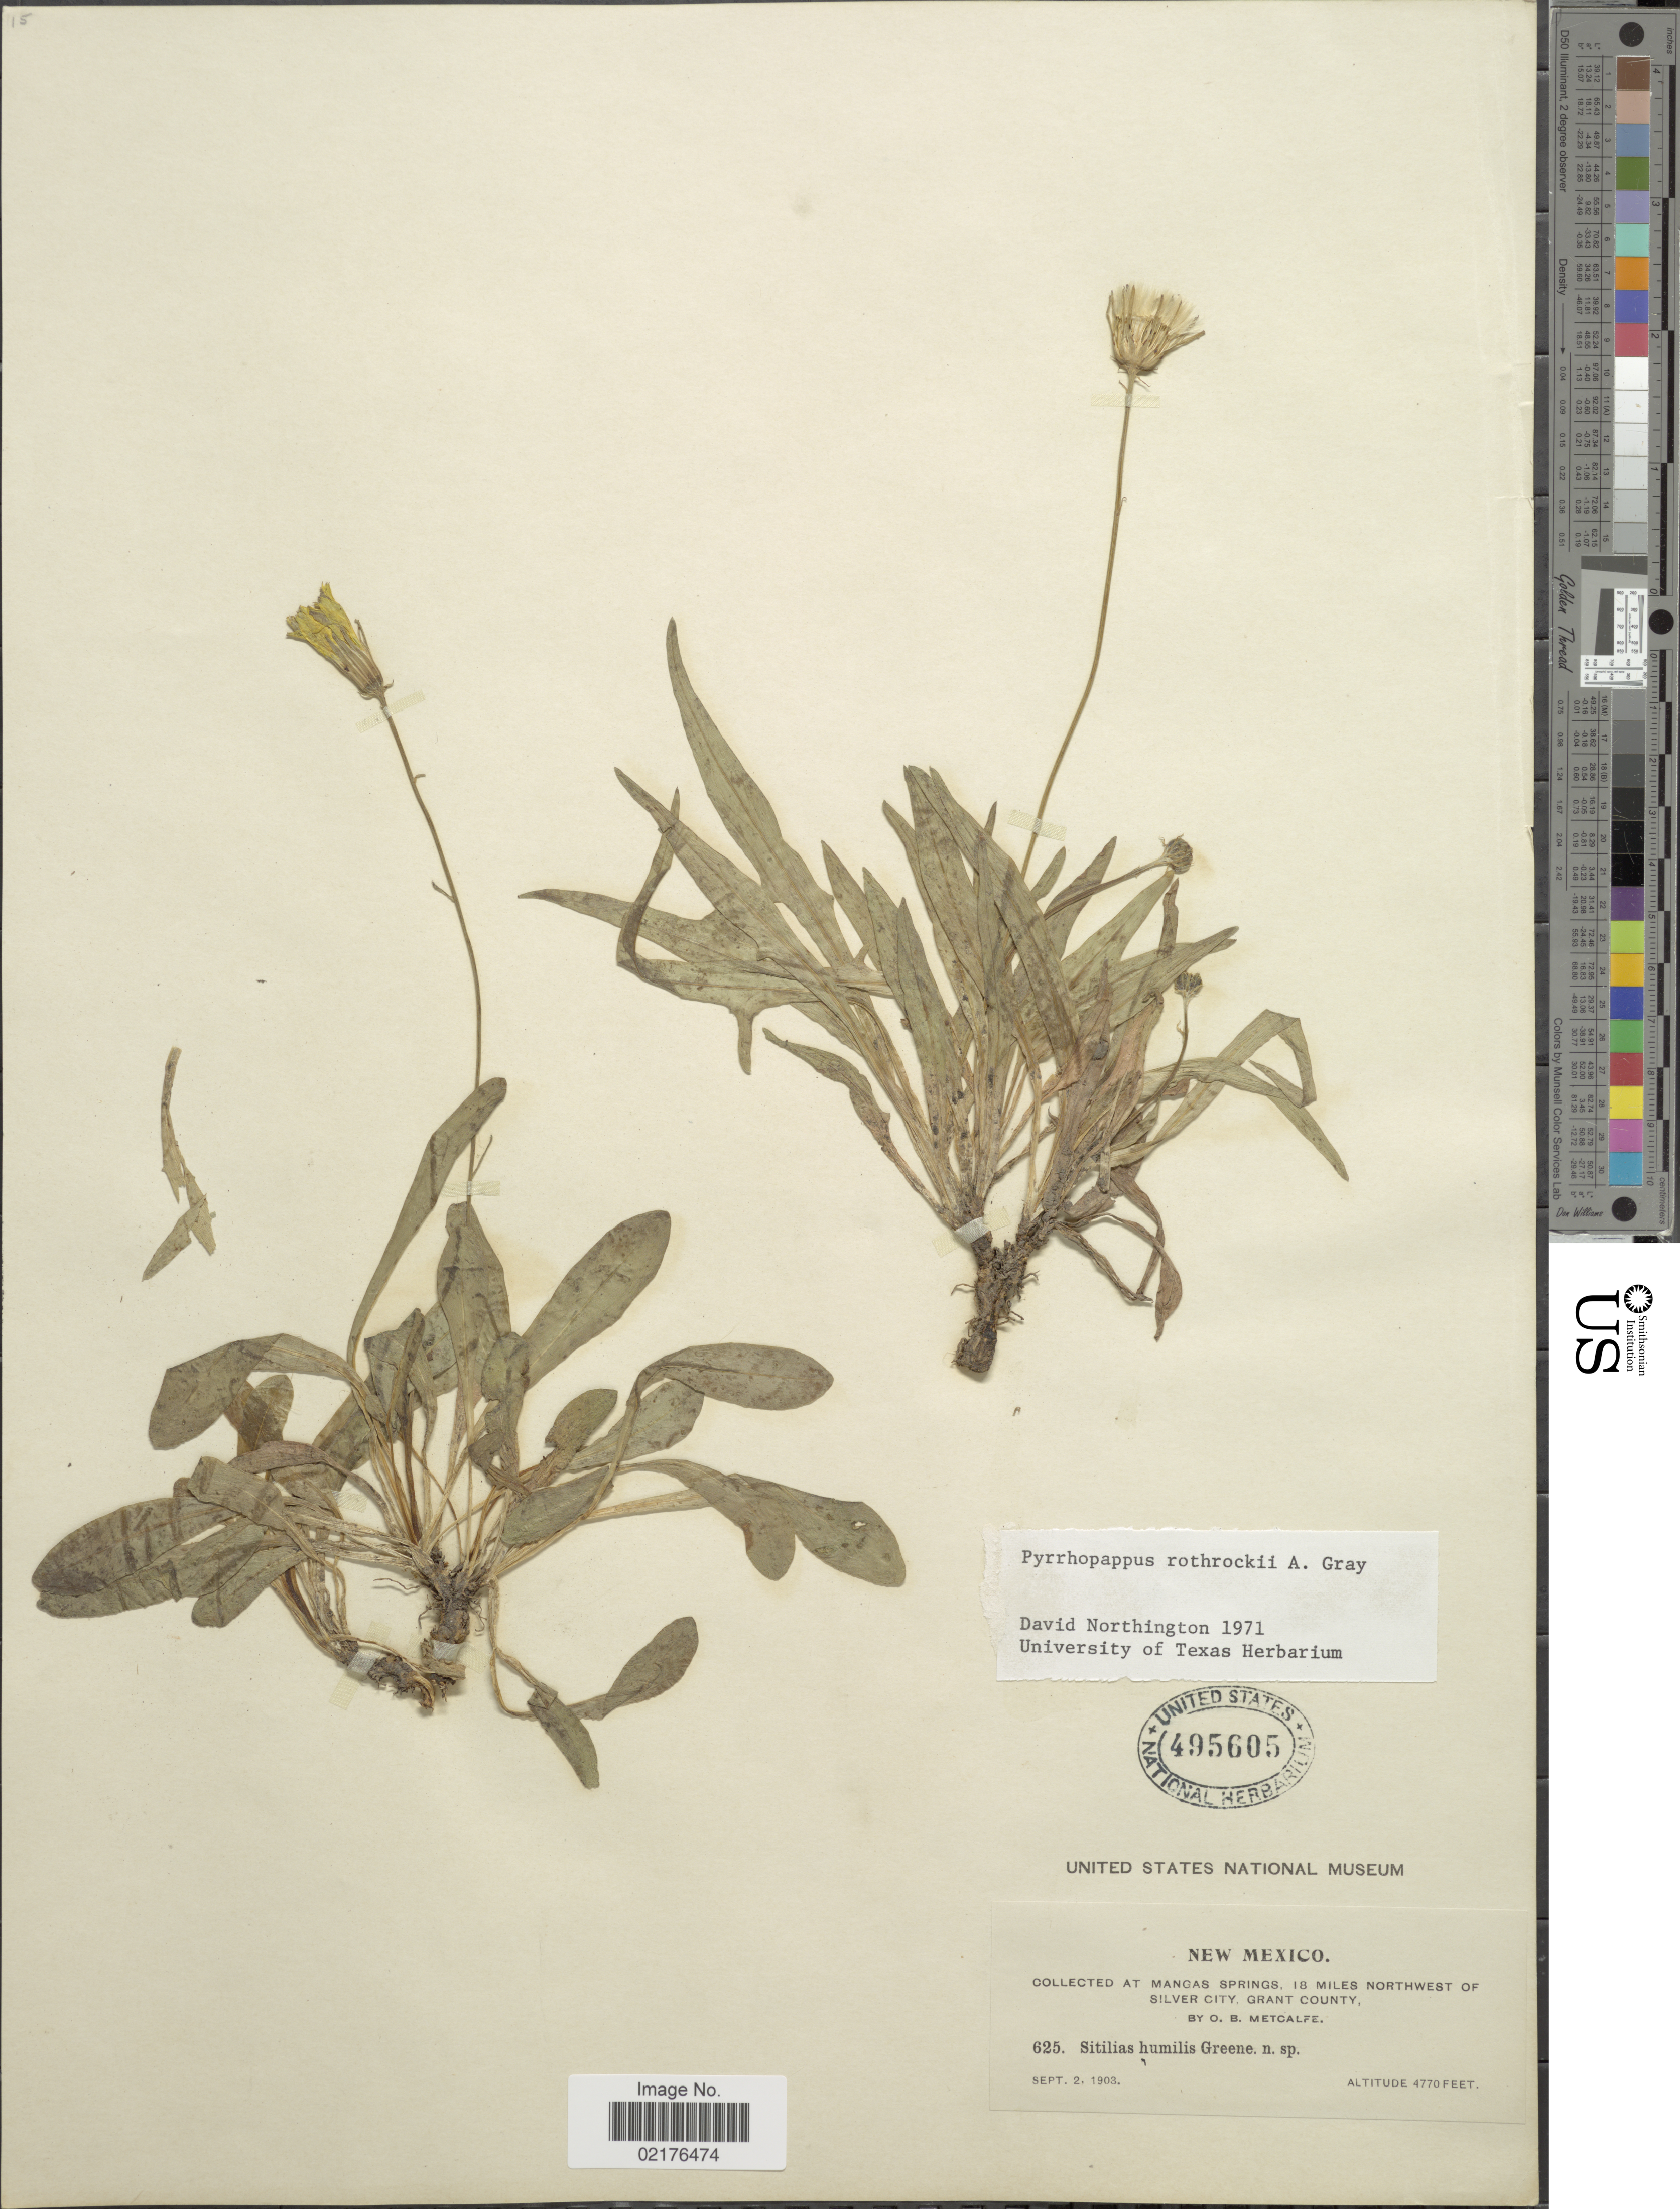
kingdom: Plantae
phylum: Tracheophyta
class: Magnoliopsida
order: Asterales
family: Asteraceae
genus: Pyrrhopappus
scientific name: Pyrrhopappus rothrockii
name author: A. Gray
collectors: O. B. Metcalfe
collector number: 625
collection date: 1903-09-02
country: United States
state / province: New Mexico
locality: At Mangas Springs, 18 miles Northwest of Silver City, Grant County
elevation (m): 1454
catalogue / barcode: US 495605